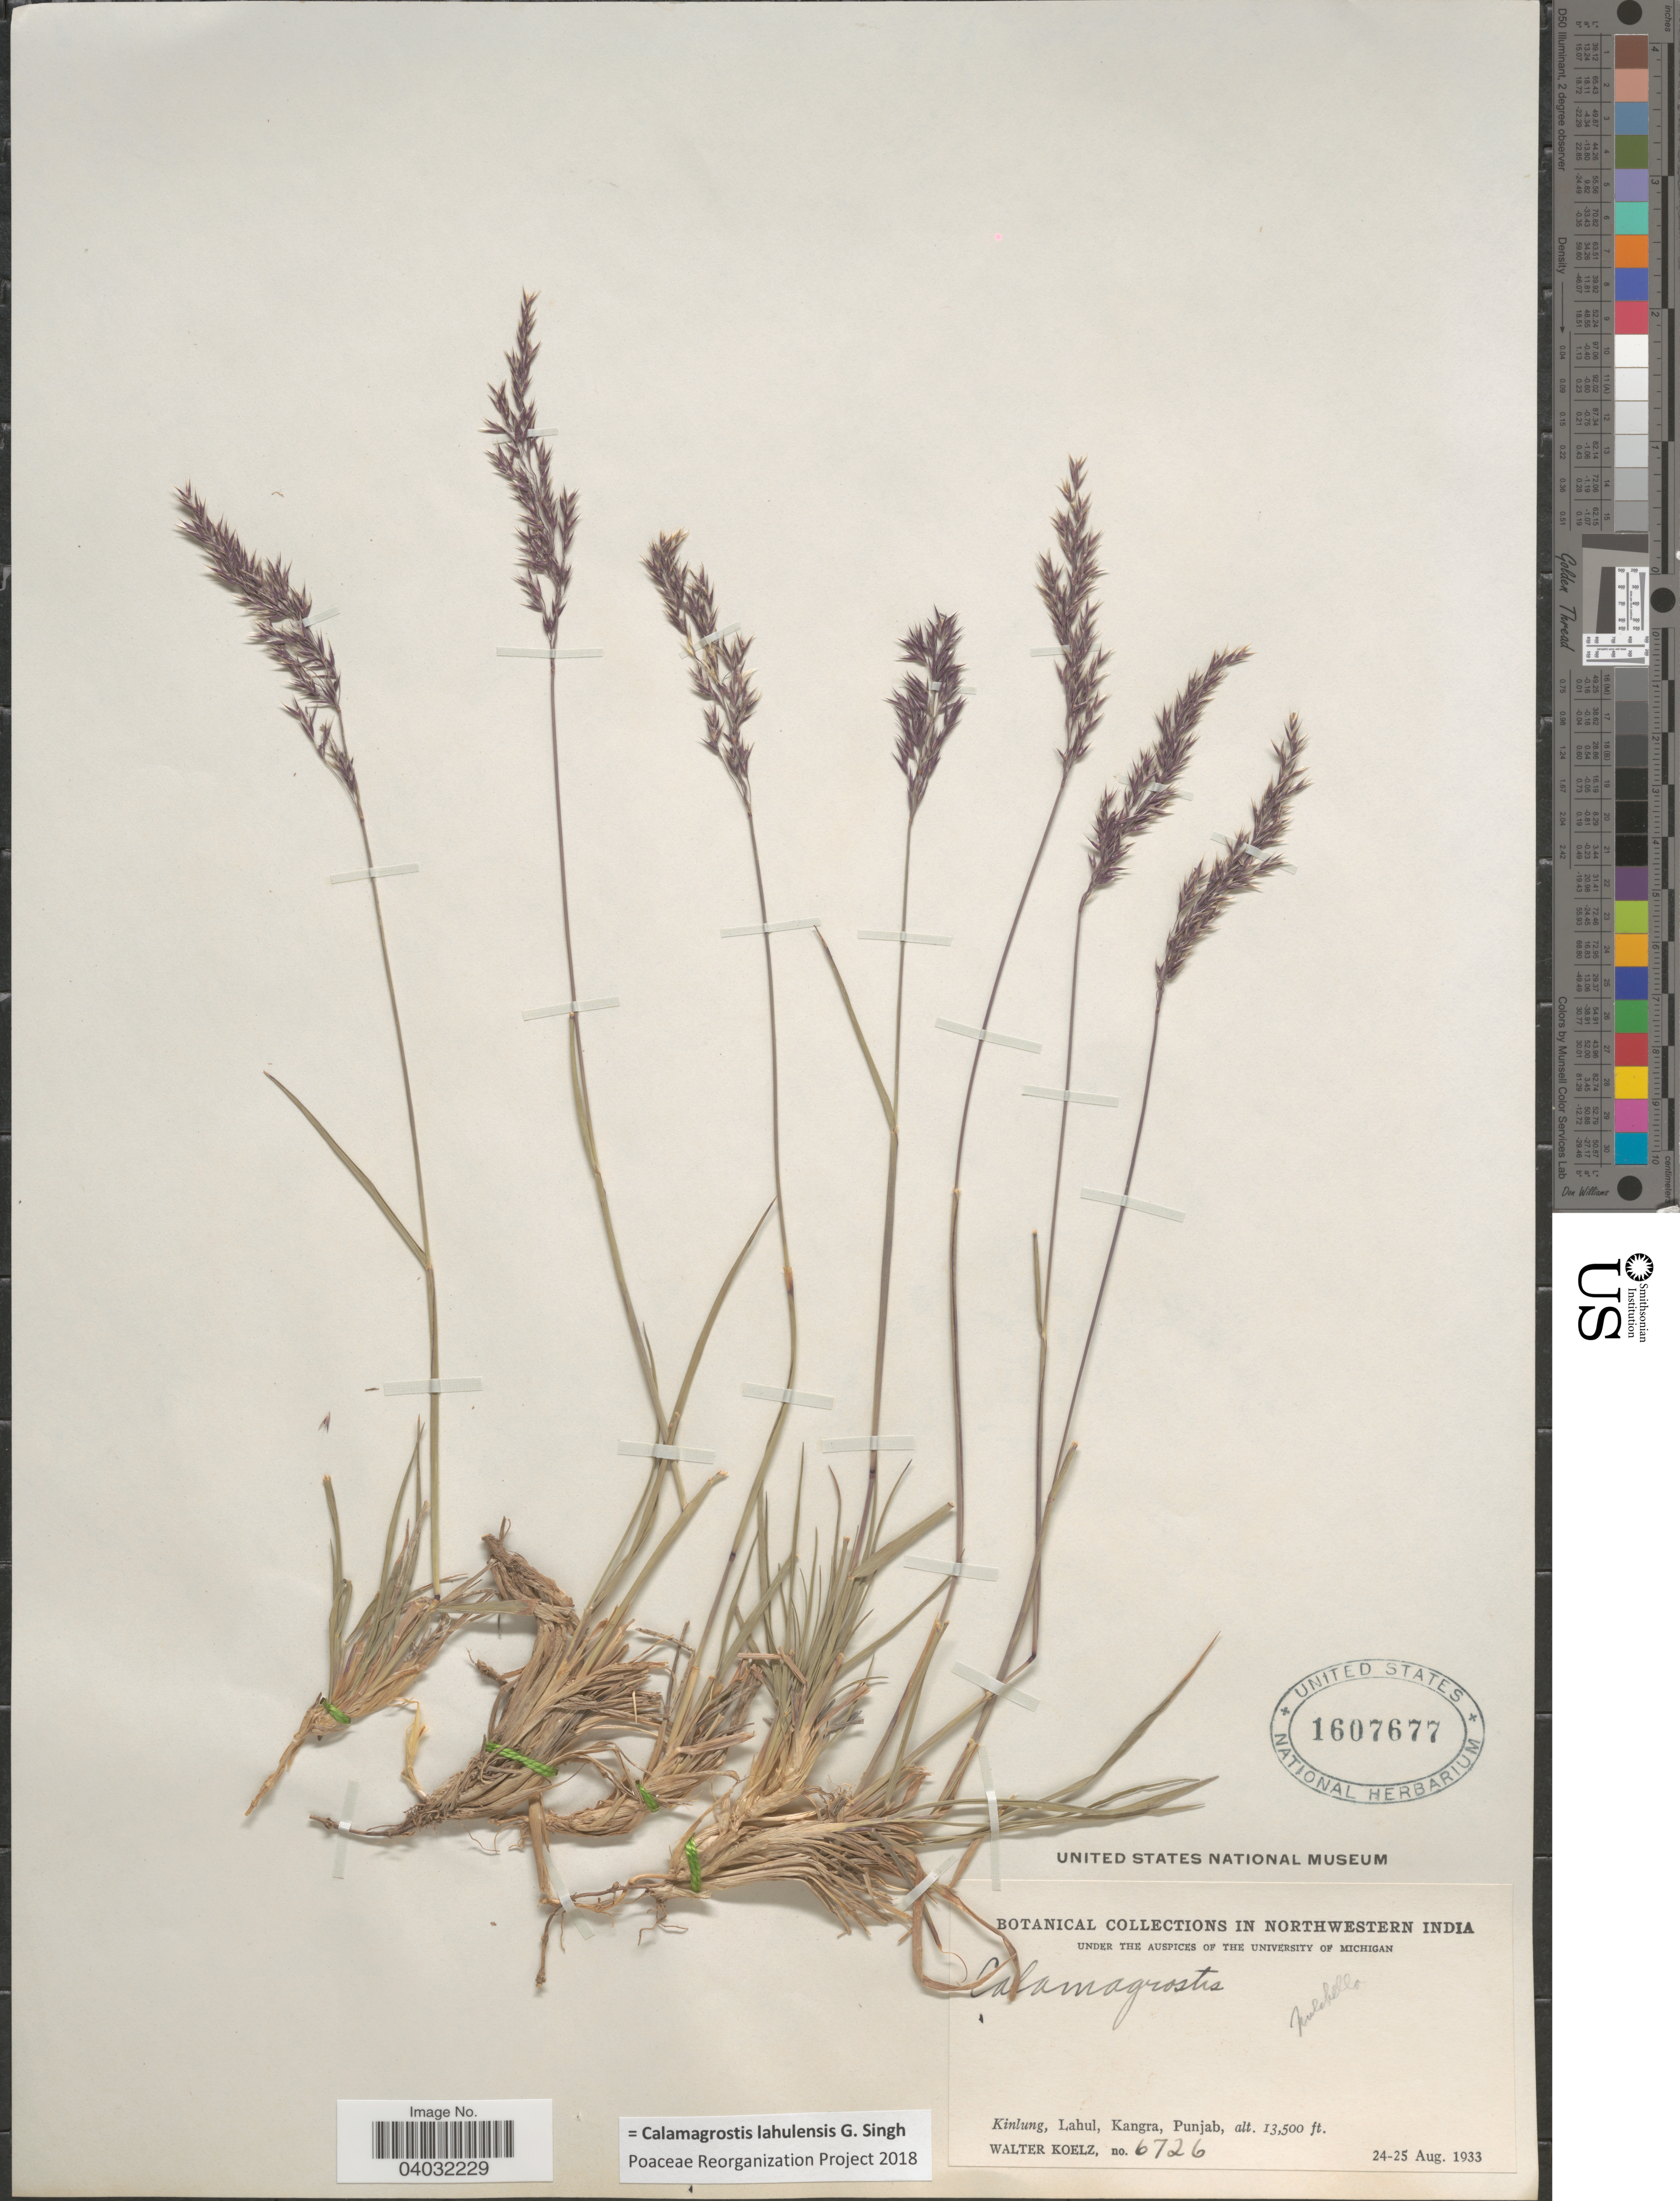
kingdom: Plantae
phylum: Tracheophyta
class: Liliopsida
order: Poales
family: Poaceae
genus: Calamagrostis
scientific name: Calamagrostis lahulensis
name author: G. Singh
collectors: W. N. Koelz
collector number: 6726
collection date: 1933-08-24/1933-08-25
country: India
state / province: Punjab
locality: Northwestern India. Kinglung, Lahul, Kangra.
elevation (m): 4115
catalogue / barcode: US 1607677